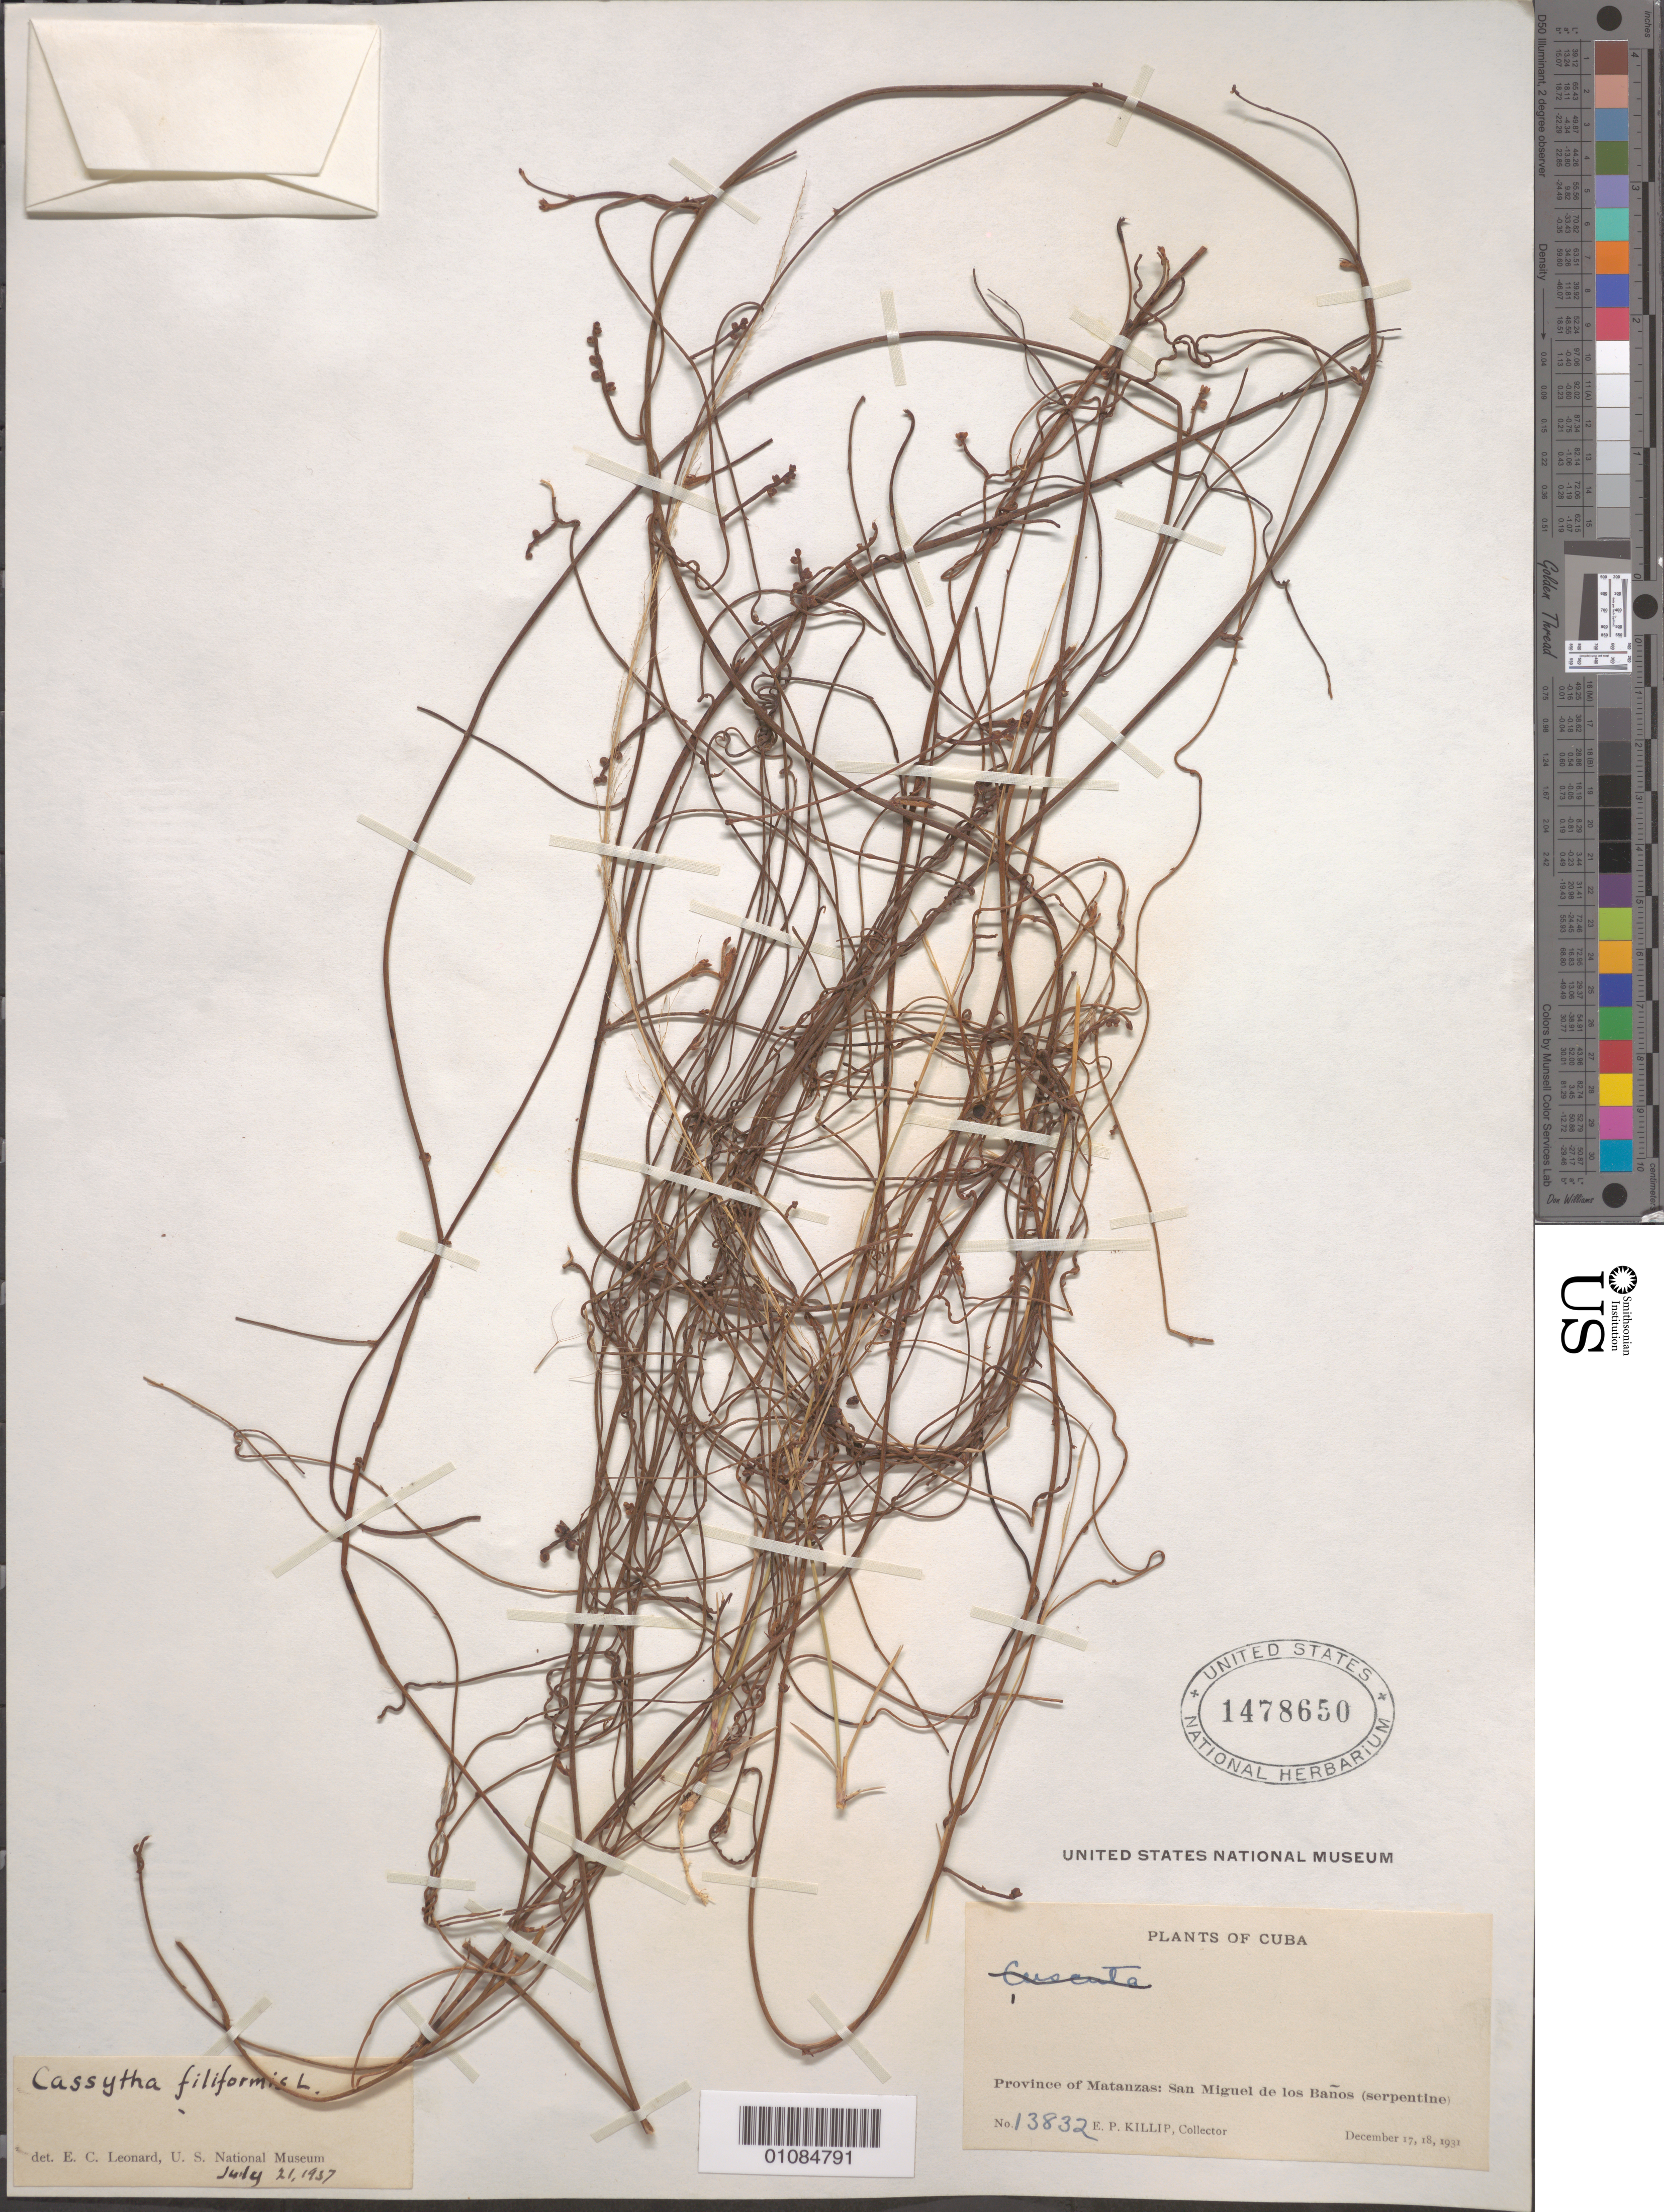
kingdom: Plantae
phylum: Tracheophyta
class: Magnoliopsida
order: Laurales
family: Lauraceae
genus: Cassytha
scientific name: Cassytha filiformis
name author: L.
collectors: E. P. Killip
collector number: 13832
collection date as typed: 17 Dec 1931 or 18 Dec 1931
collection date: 1931-12-17 or 1931-12-18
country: Cuba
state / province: Matanzas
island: Cuba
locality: San Miguel de los Banos (serpentine)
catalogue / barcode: US 1478650